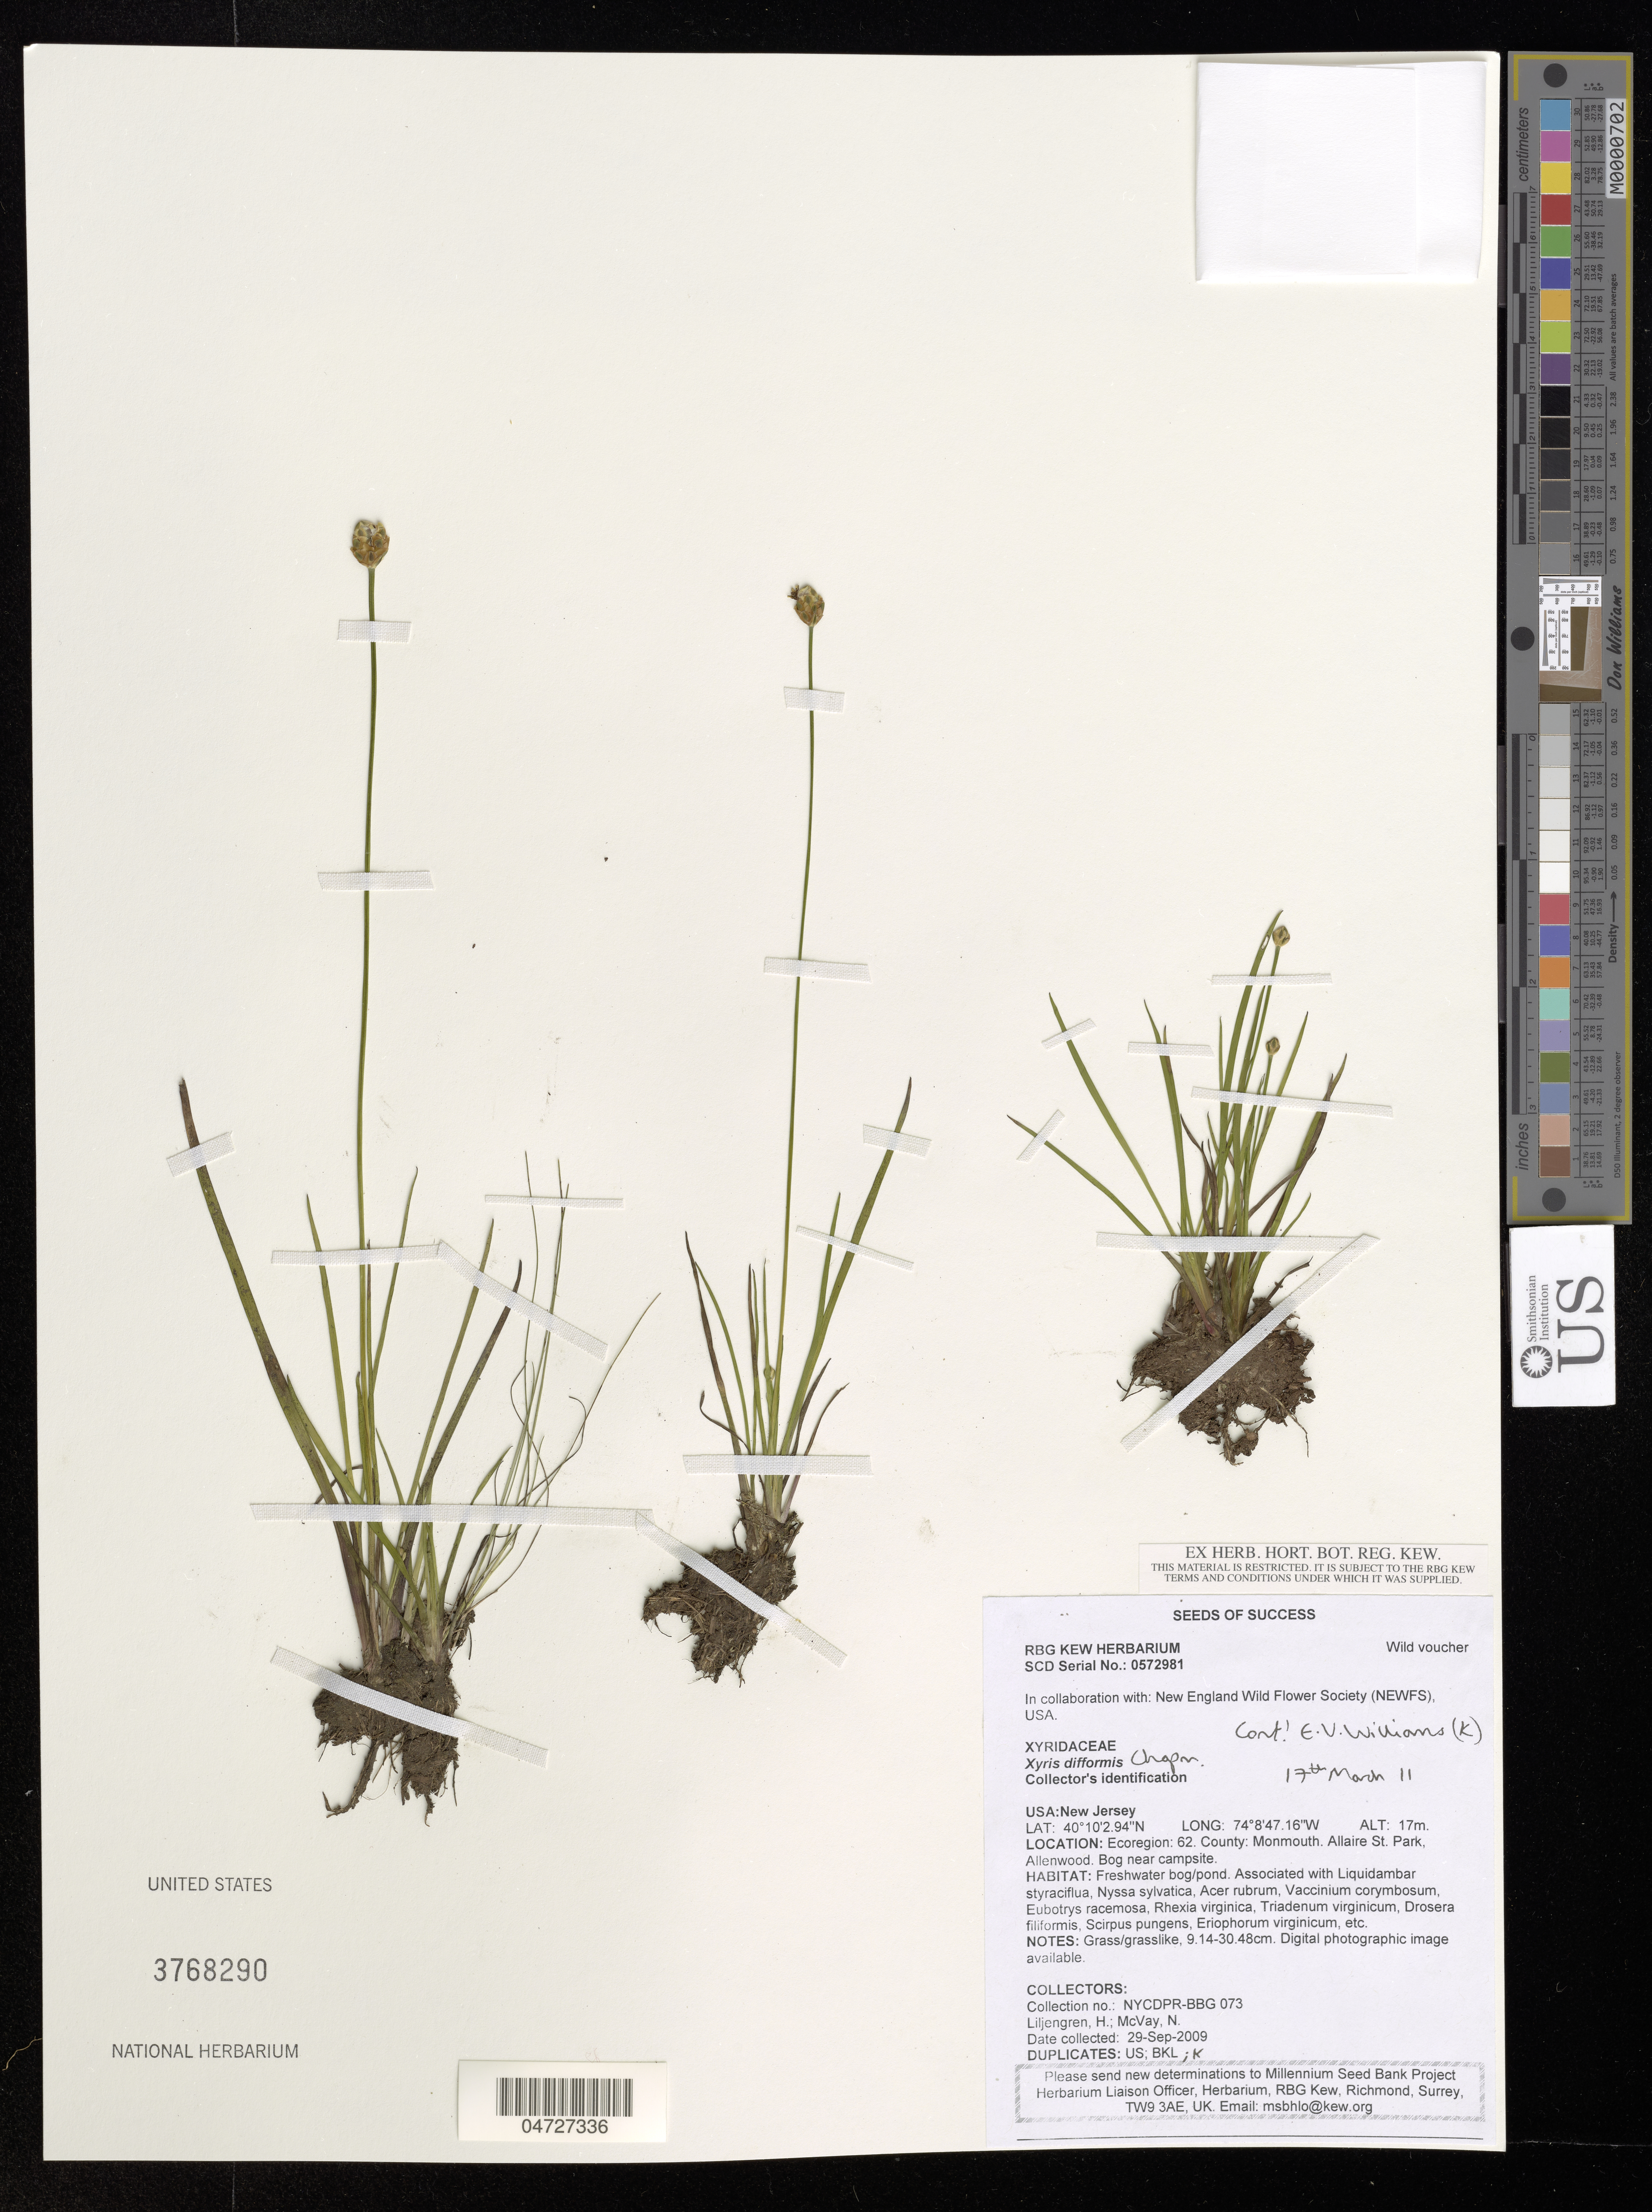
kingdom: Plantae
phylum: Tracheophyta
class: Liliopsida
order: Poales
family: Xyridaceae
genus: Xyris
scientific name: Xyris difformis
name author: Chapm.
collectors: H. Liljengren & N. McVay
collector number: NYCDPR-BBG 073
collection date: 2009-09-29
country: United States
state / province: New Jersey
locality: Ecoregion: 62. County: Monmouth. Allaire St. Park, Allenwood. Bog near campsite.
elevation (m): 17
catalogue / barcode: US 3768290